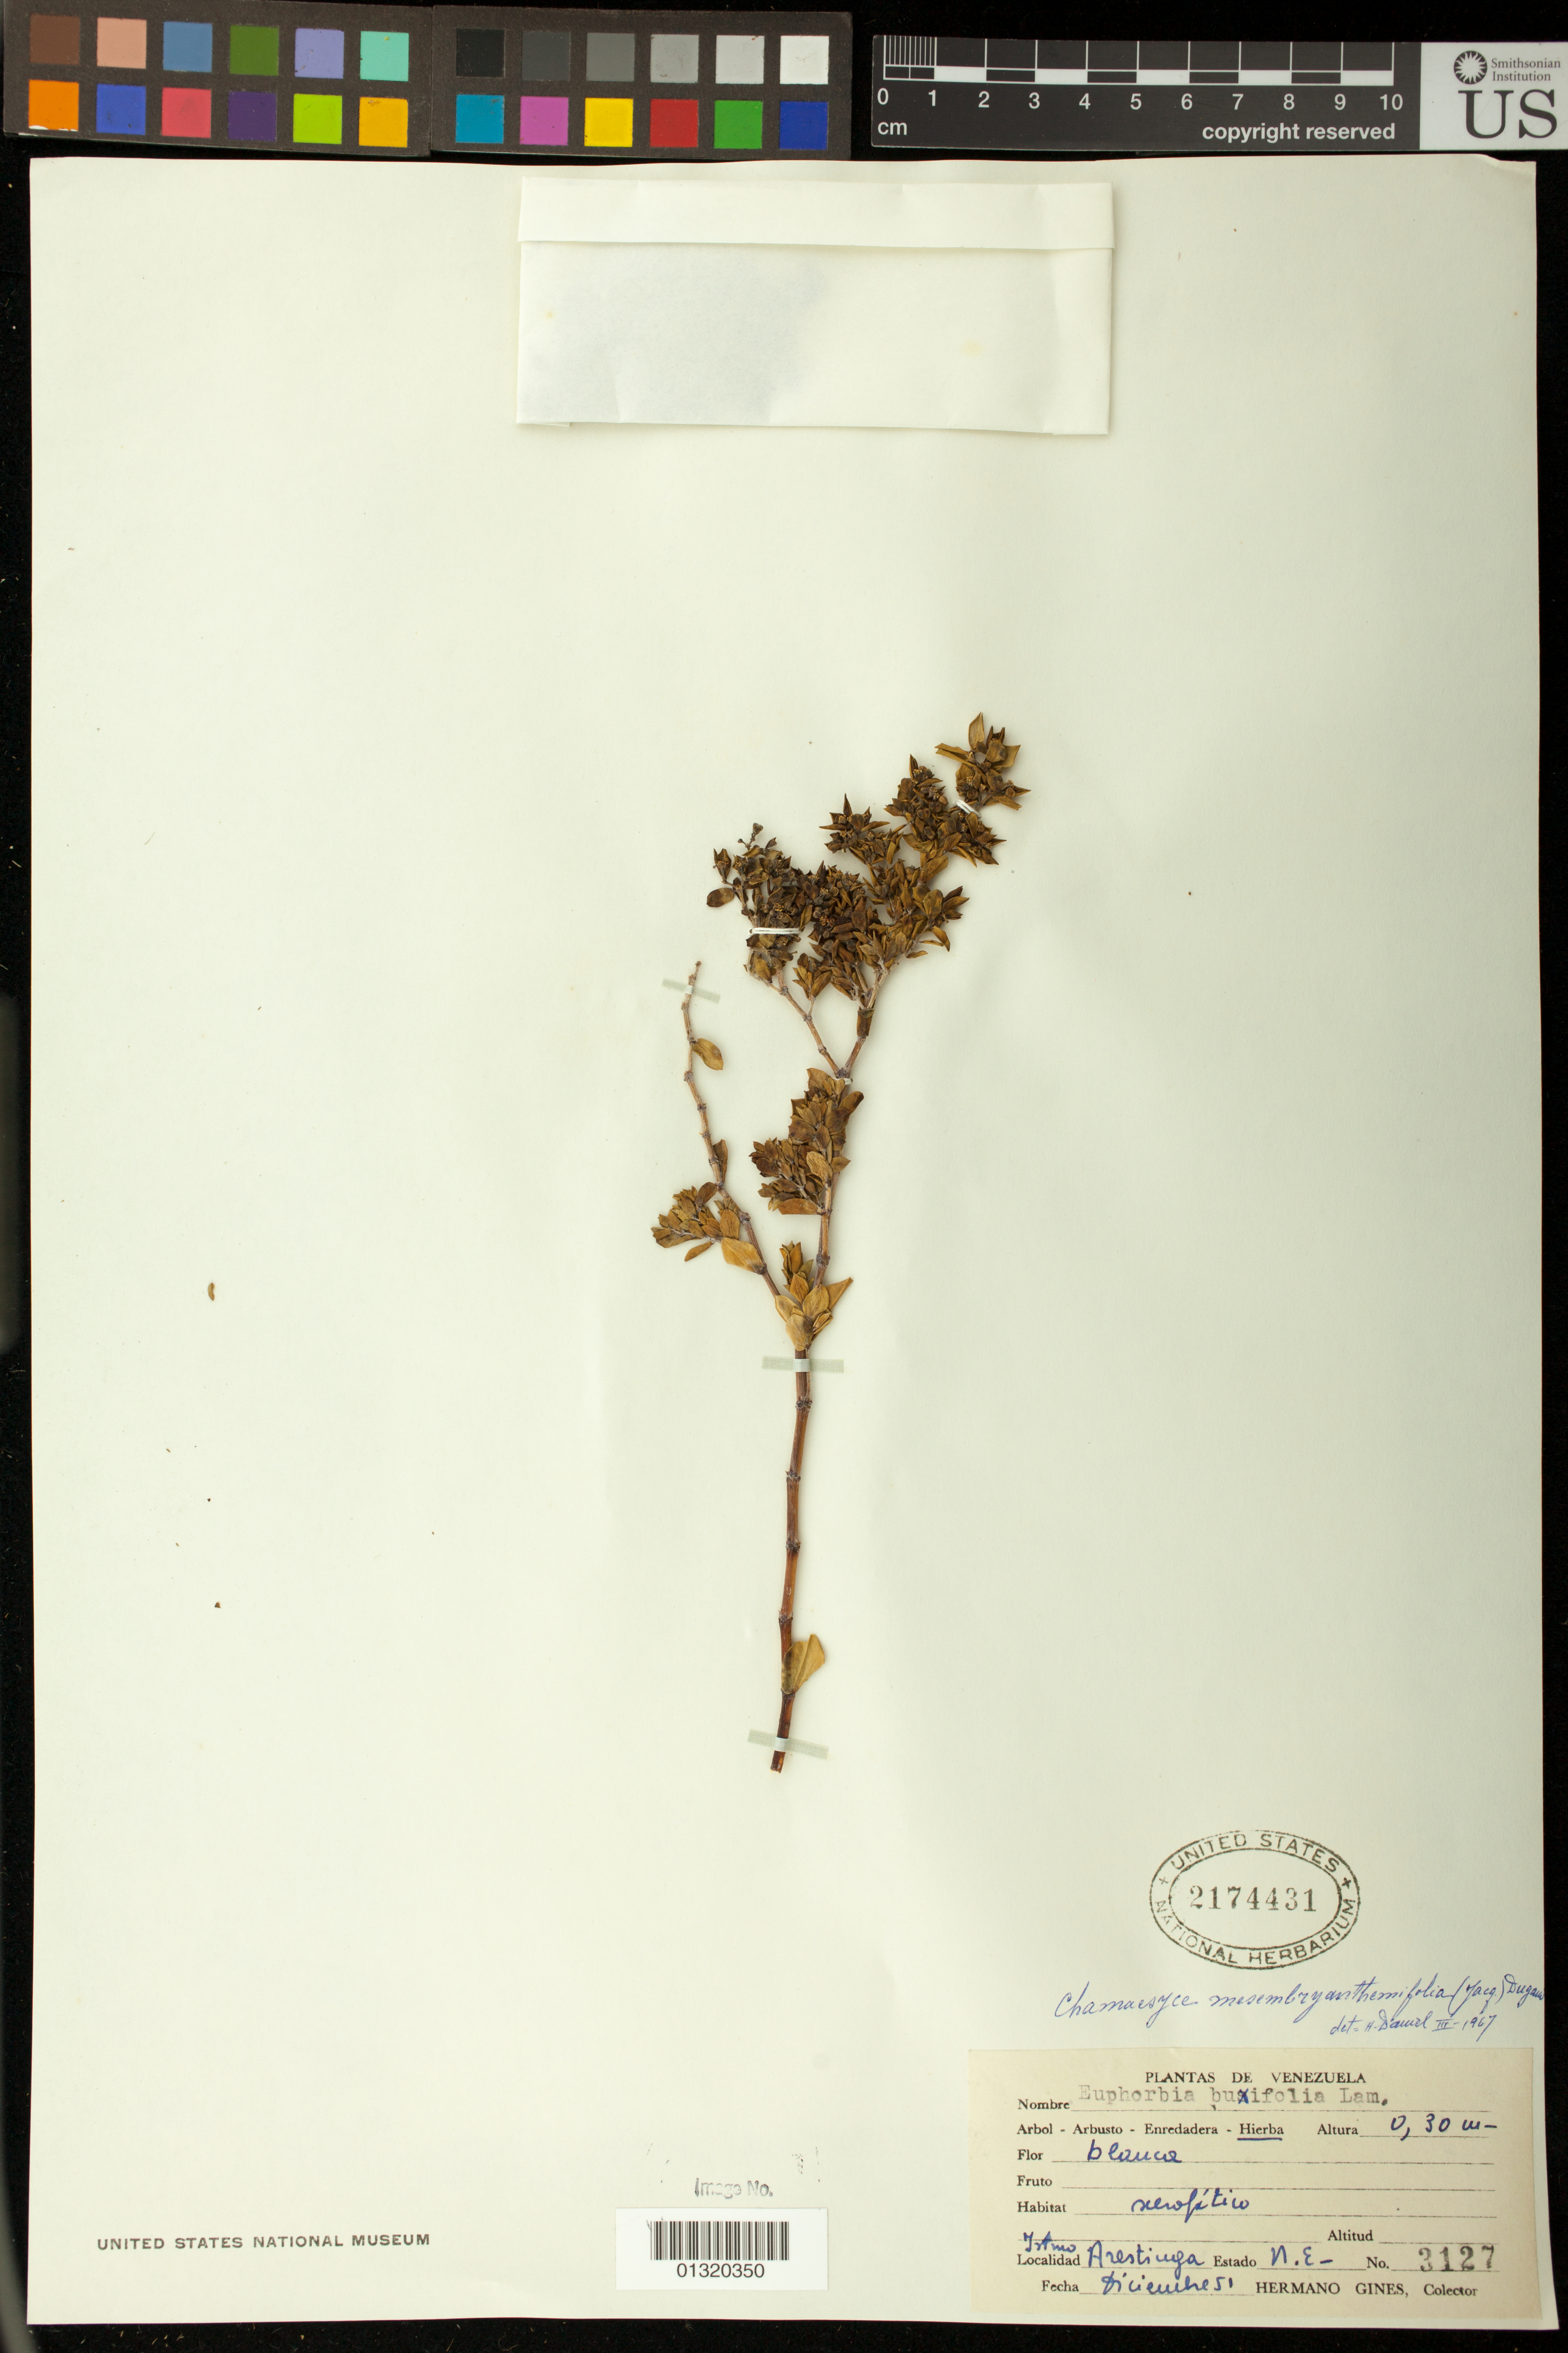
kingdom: Plantae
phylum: Tracheophyta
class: Magnoliopsida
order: Malpighiales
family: Euphorbiaceae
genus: Euphorbia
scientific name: Euphorbia mesembryanthemifolia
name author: Jacq.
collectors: H. Gines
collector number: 3127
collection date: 1951-12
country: Venezuela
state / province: Nueva Esparta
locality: Arestinga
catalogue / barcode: US 2174431